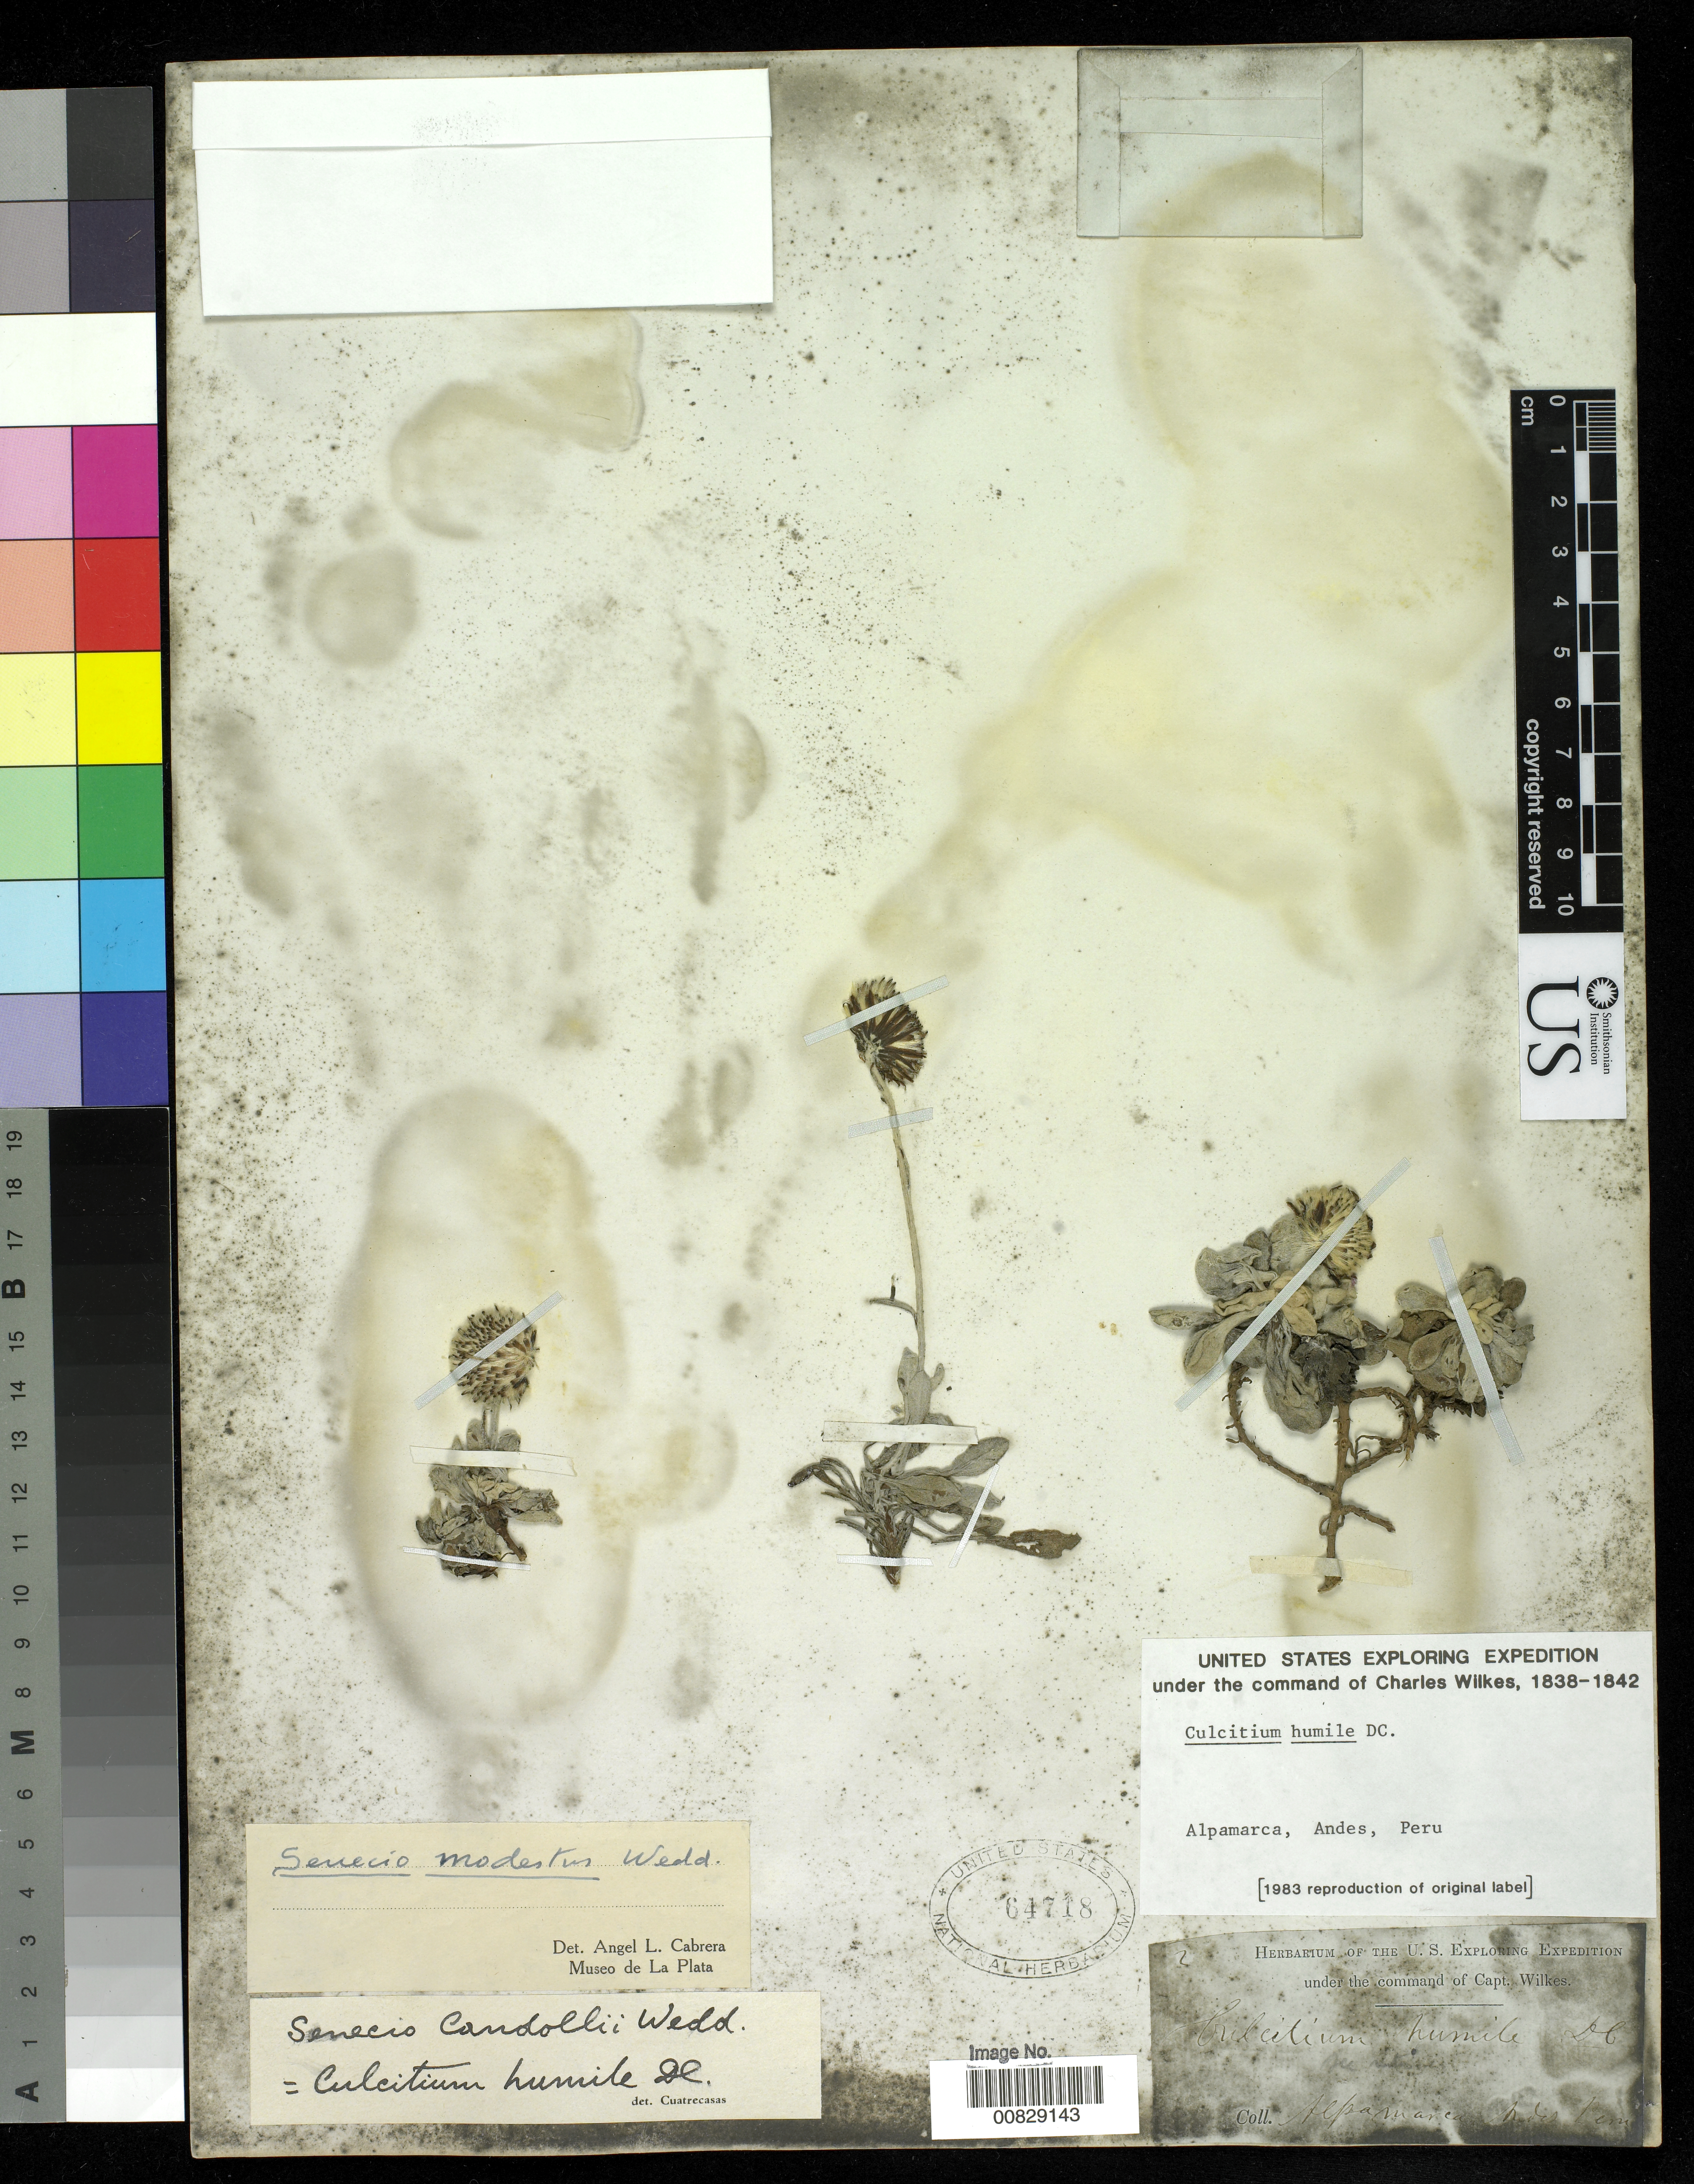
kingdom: Plantae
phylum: Tracheophyta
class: Magnoliopsida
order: Asterales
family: Asteraceae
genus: Senecio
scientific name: Senecio werdermannii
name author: Greenm.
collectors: Wilkes Explor. Exped.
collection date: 1838/1842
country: Peru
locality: Alpamarca, Andes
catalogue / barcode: US 64718